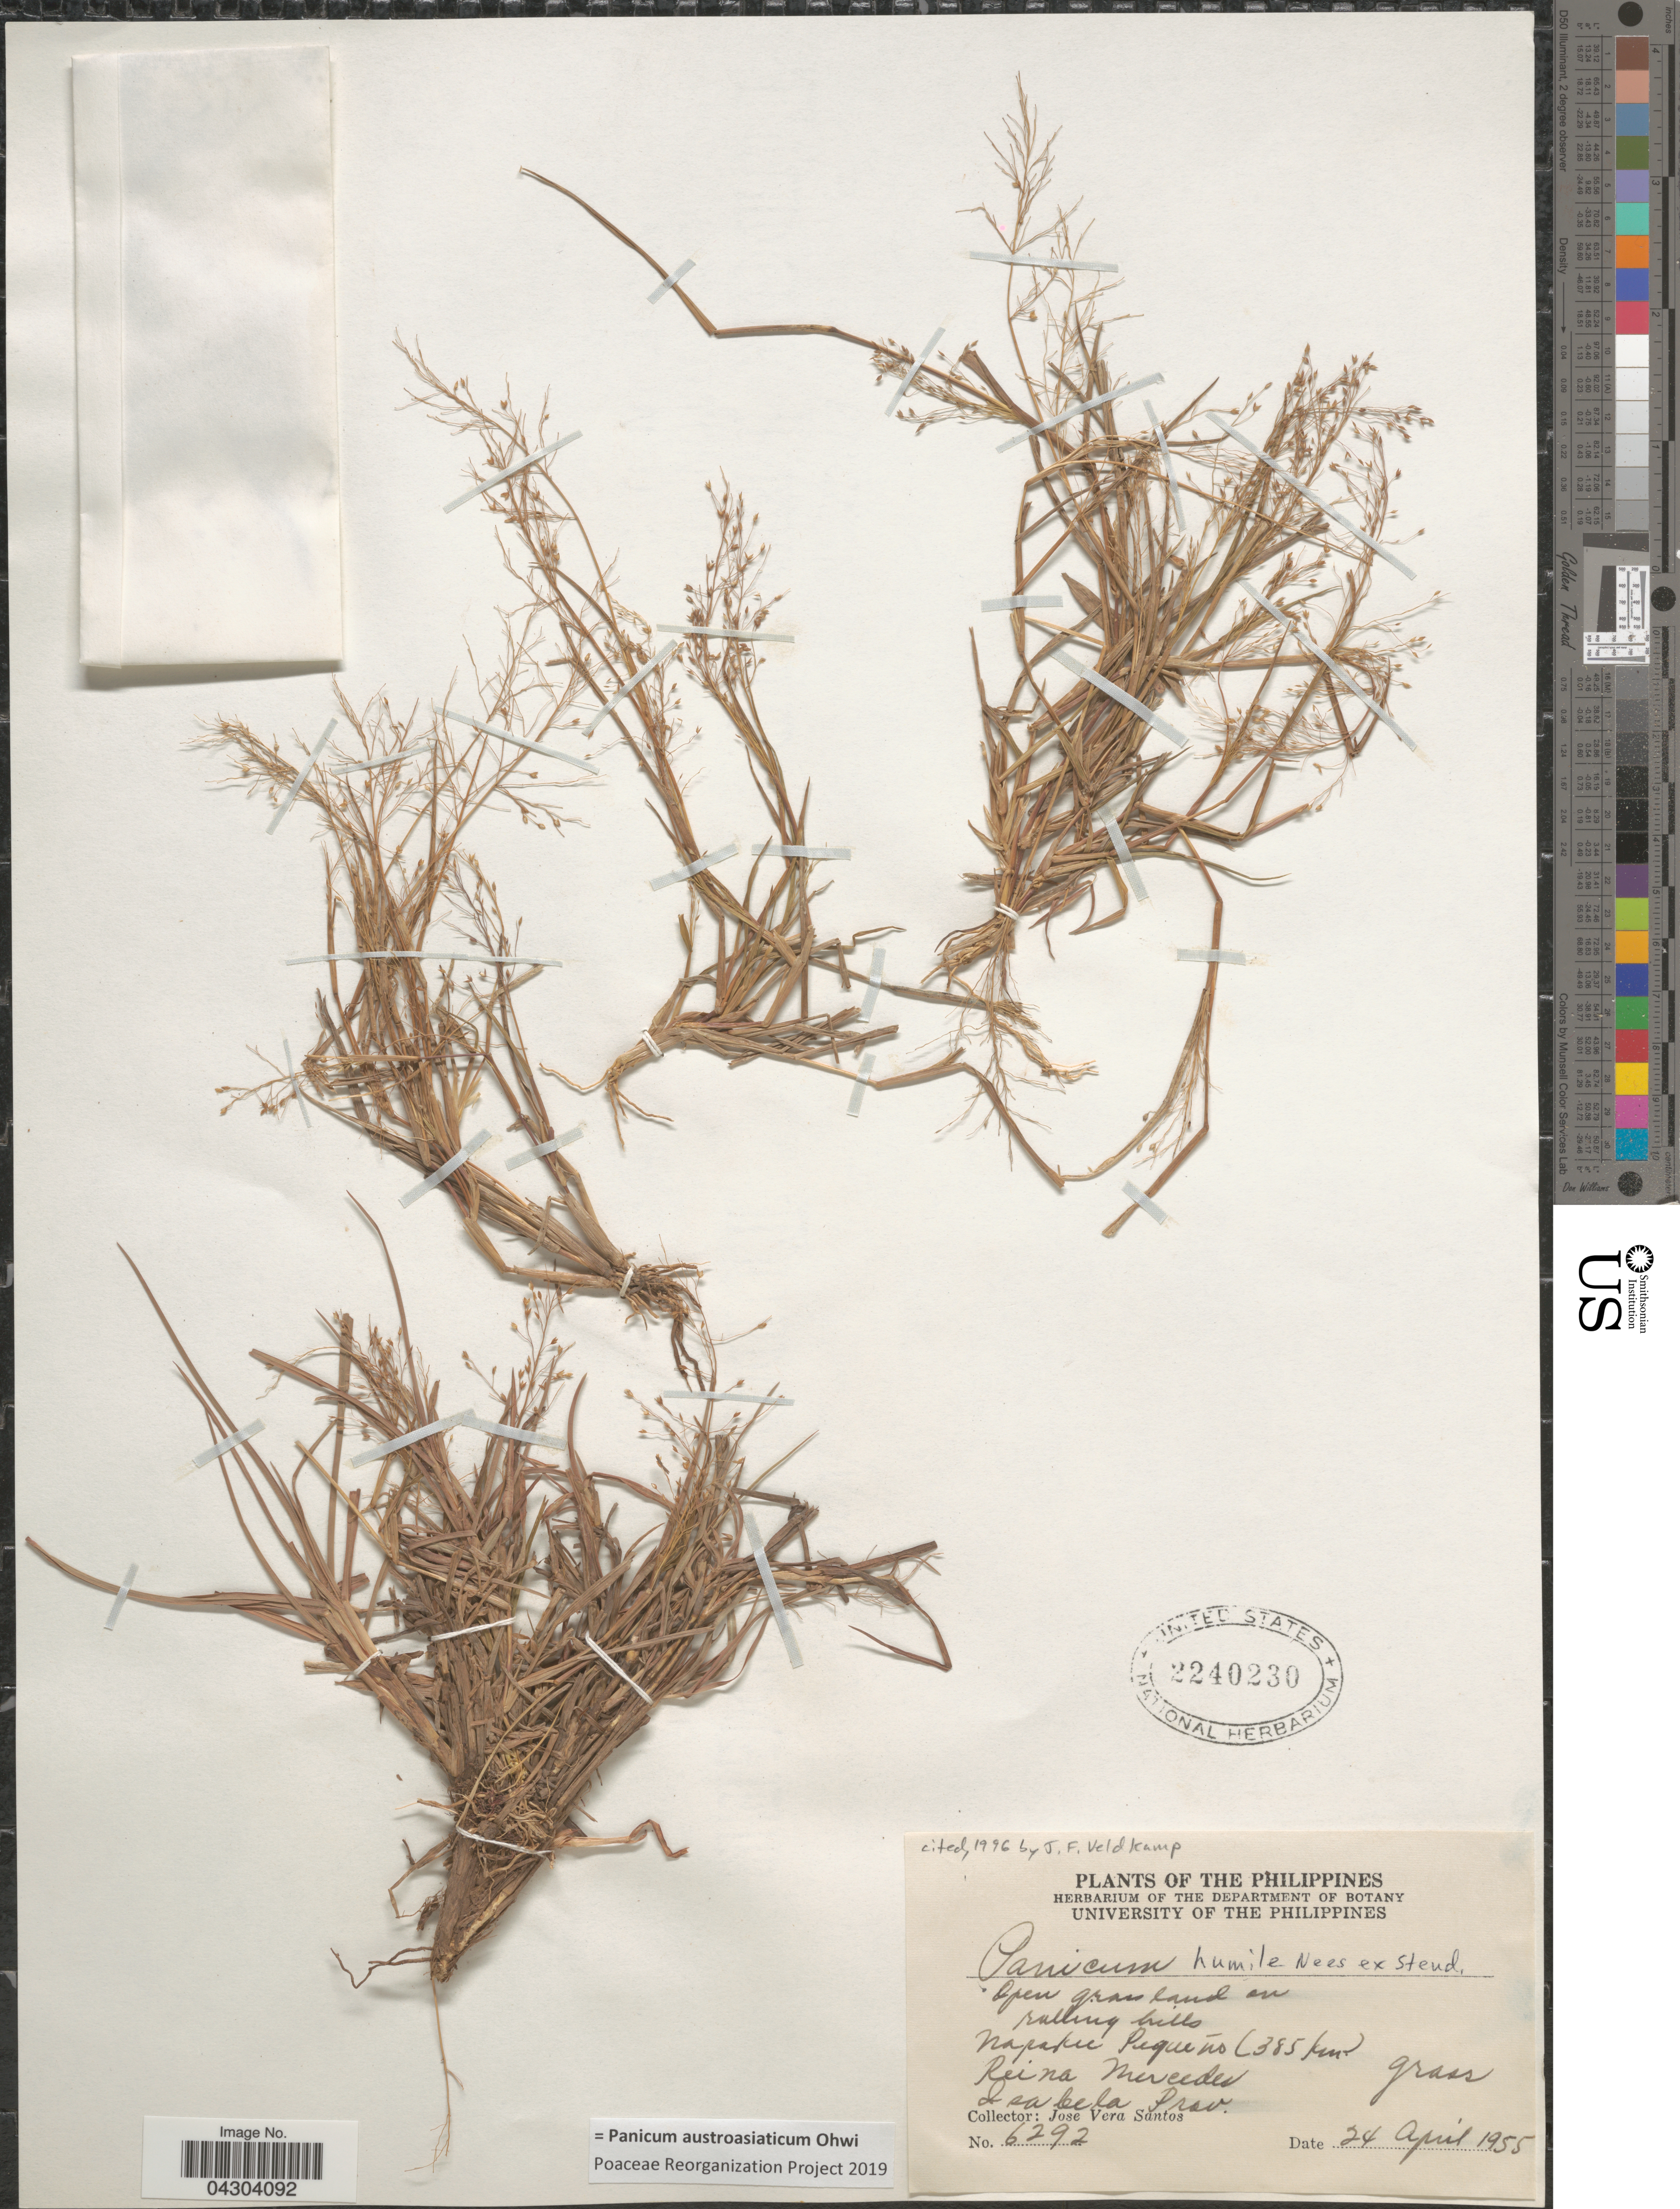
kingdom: Plantae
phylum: Tracheophyta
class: Liliopsida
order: Poales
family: Poaceae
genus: Panicum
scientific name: Panicum austroasiaticum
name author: Ohwi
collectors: J. Vera Santos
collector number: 6292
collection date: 1955-04-24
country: Philippines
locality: Napaku Pequeño (385 km.). Reina Mercedes. Isabela Prov.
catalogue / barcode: US 2240230